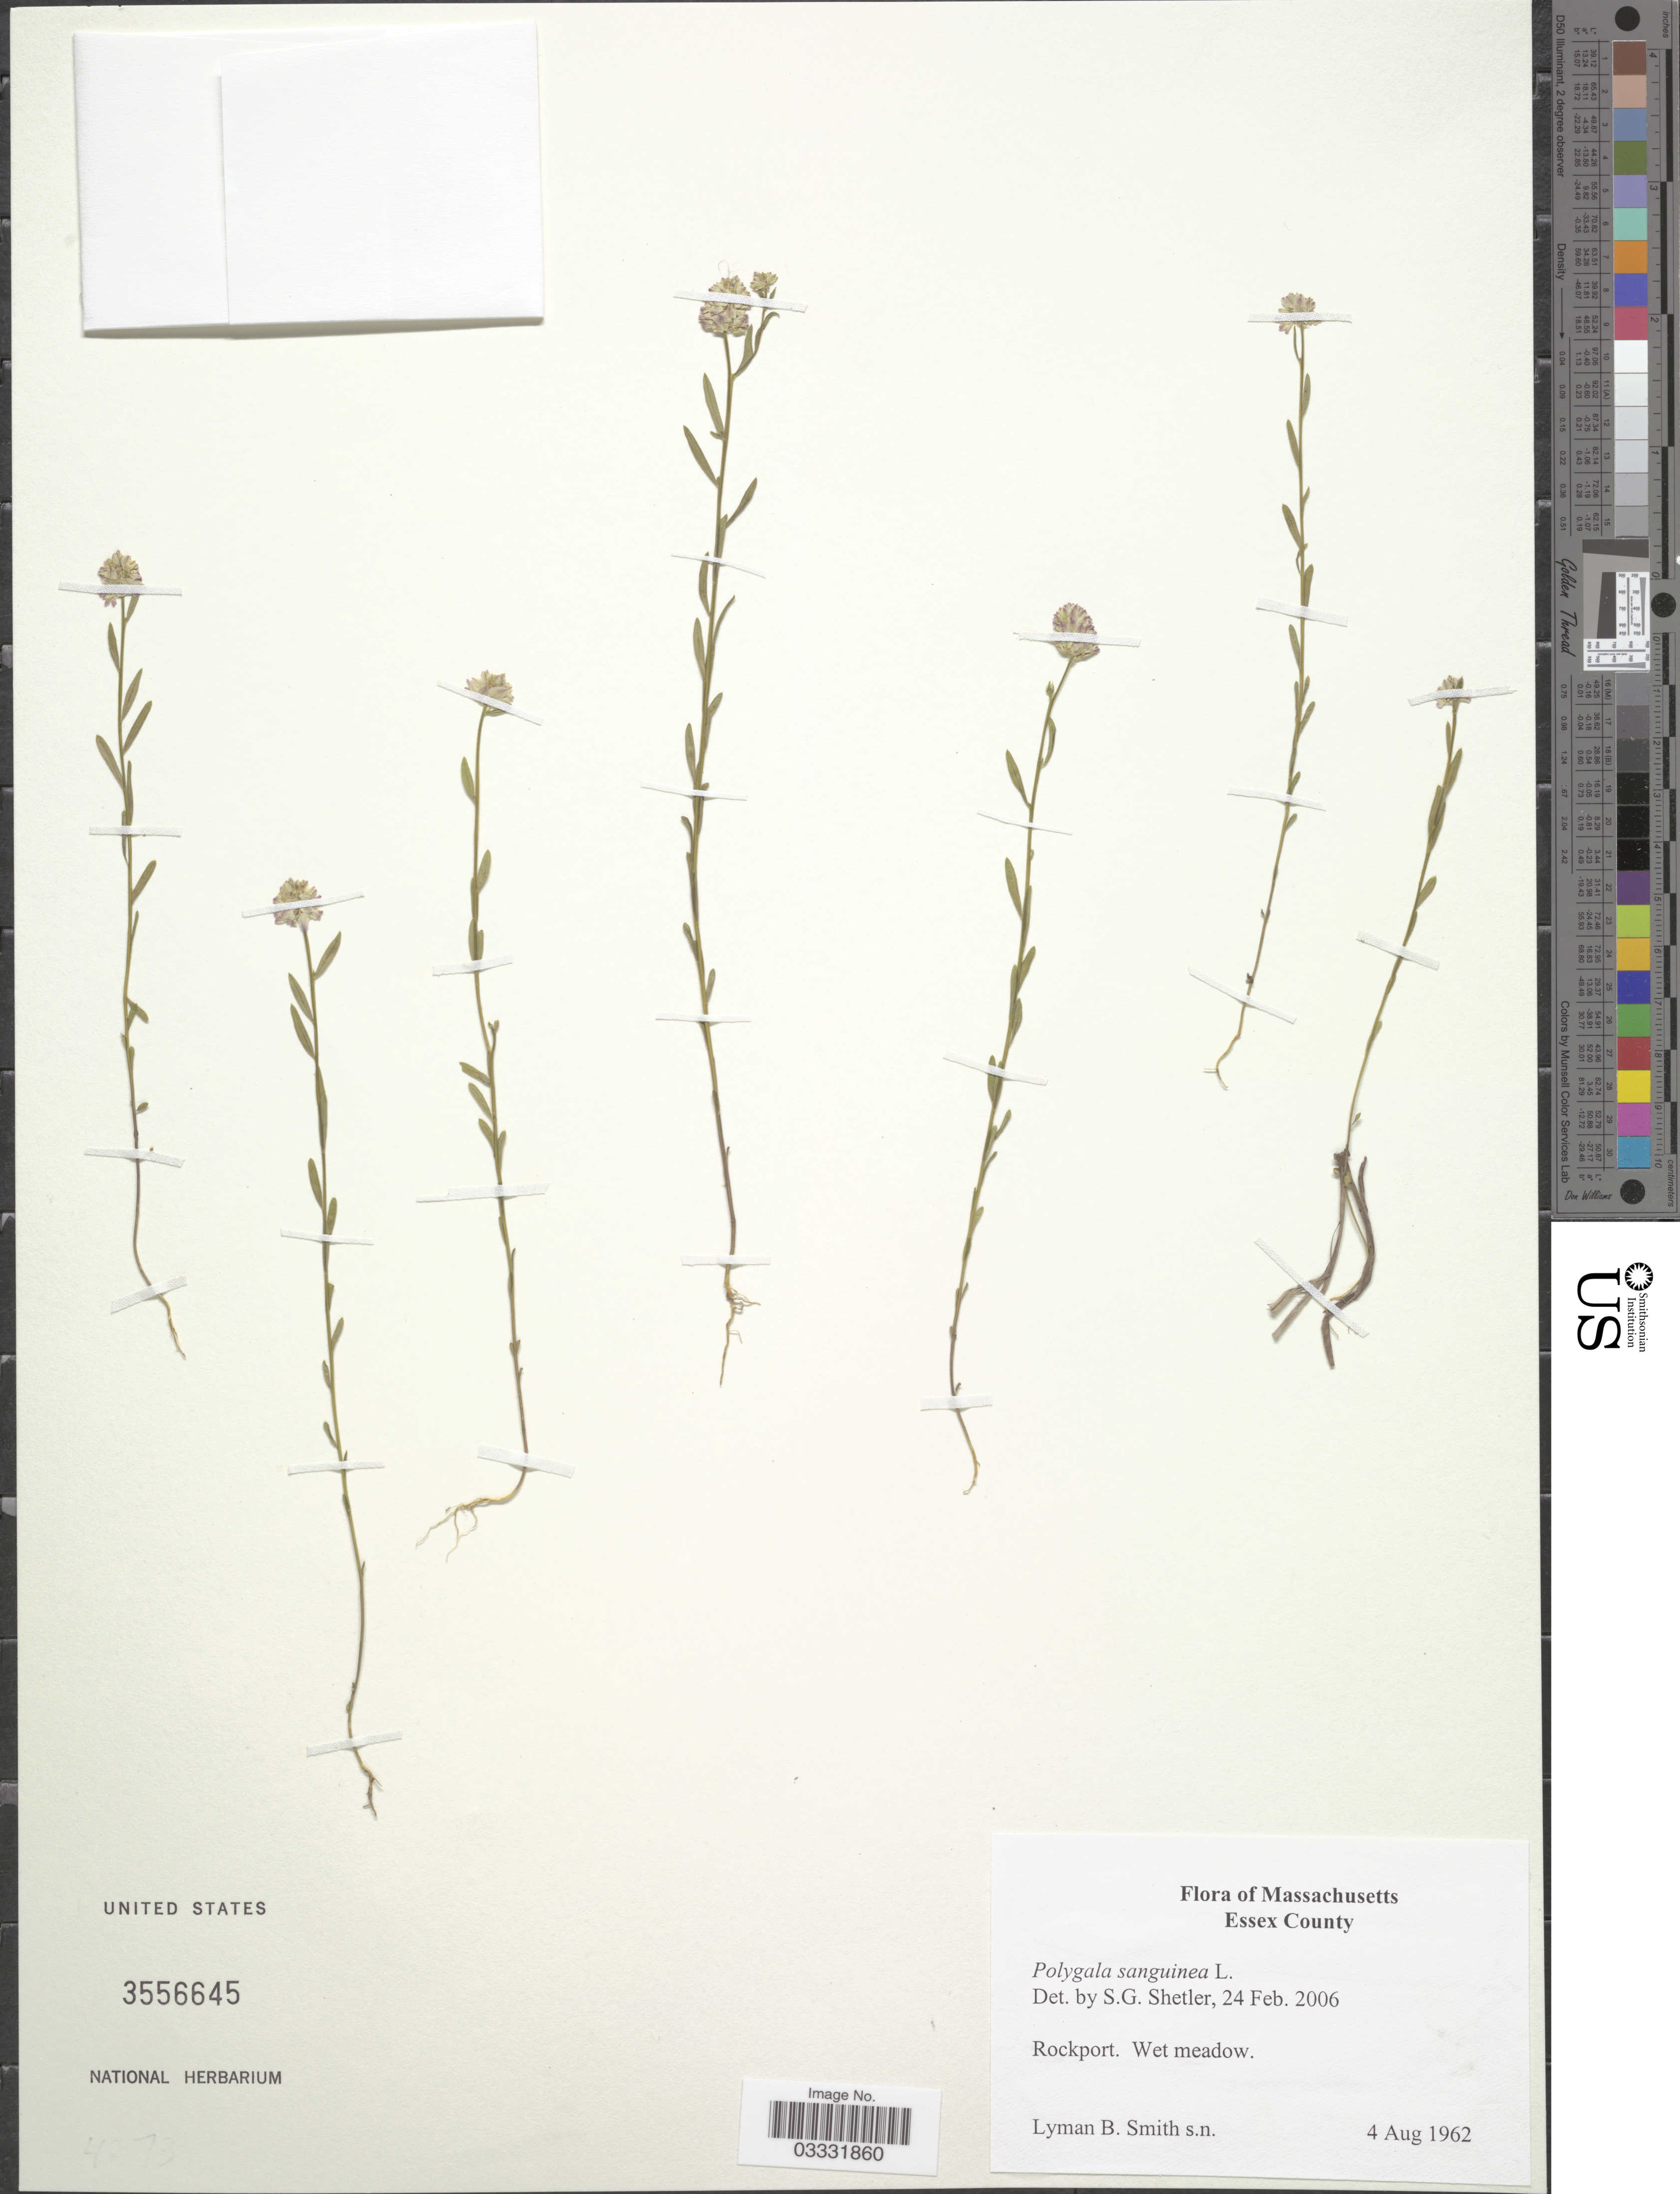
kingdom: Plantae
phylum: Tracheophyta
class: Magnoliopsida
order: Fabales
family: Polygalaceae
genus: Polygala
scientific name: Polygala sanguinea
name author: L.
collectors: L. Smith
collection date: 1962-08-04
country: United States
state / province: Massachusetts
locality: Essex County. Rockport.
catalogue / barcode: US 3556645